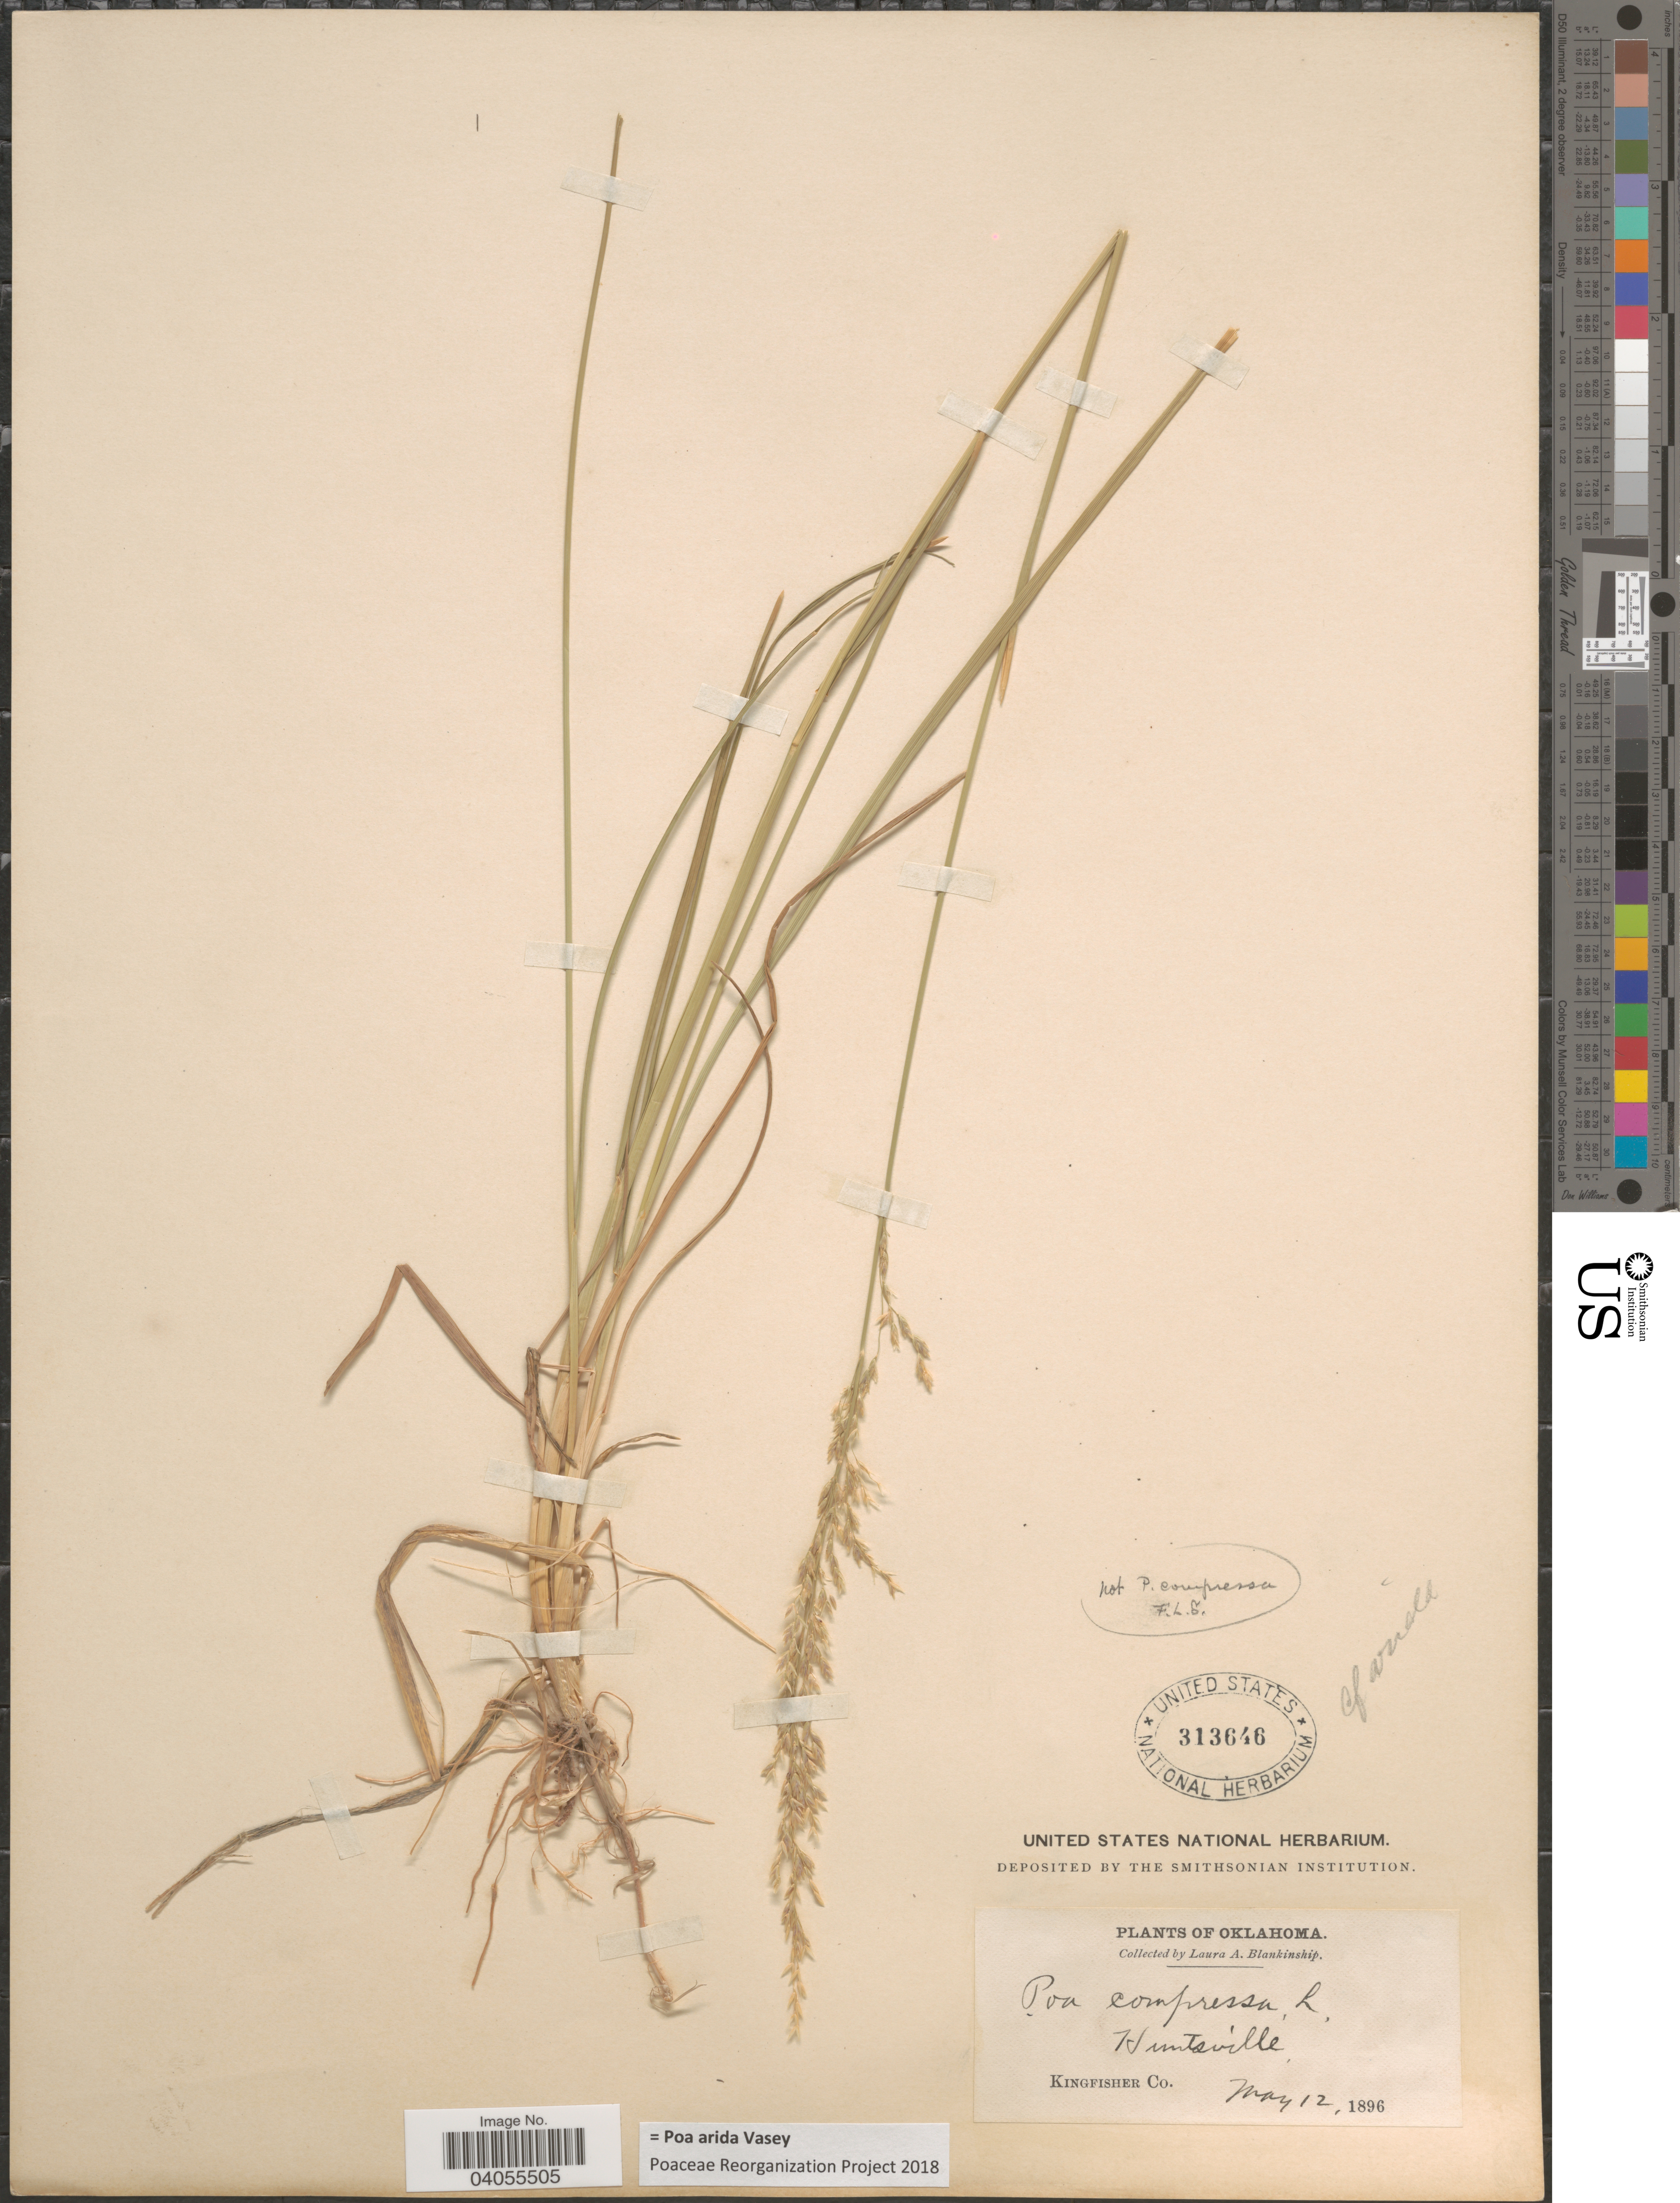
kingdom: Plantae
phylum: Tracheophyta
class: Liliopsida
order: Poales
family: Poaceae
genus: Poa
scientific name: Poa arida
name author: Vasey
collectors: L. A. Blankinship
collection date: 1896-05-12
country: United States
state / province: Oklahoma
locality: Huntsville, Kingfisher Co.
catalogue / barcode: US 313646